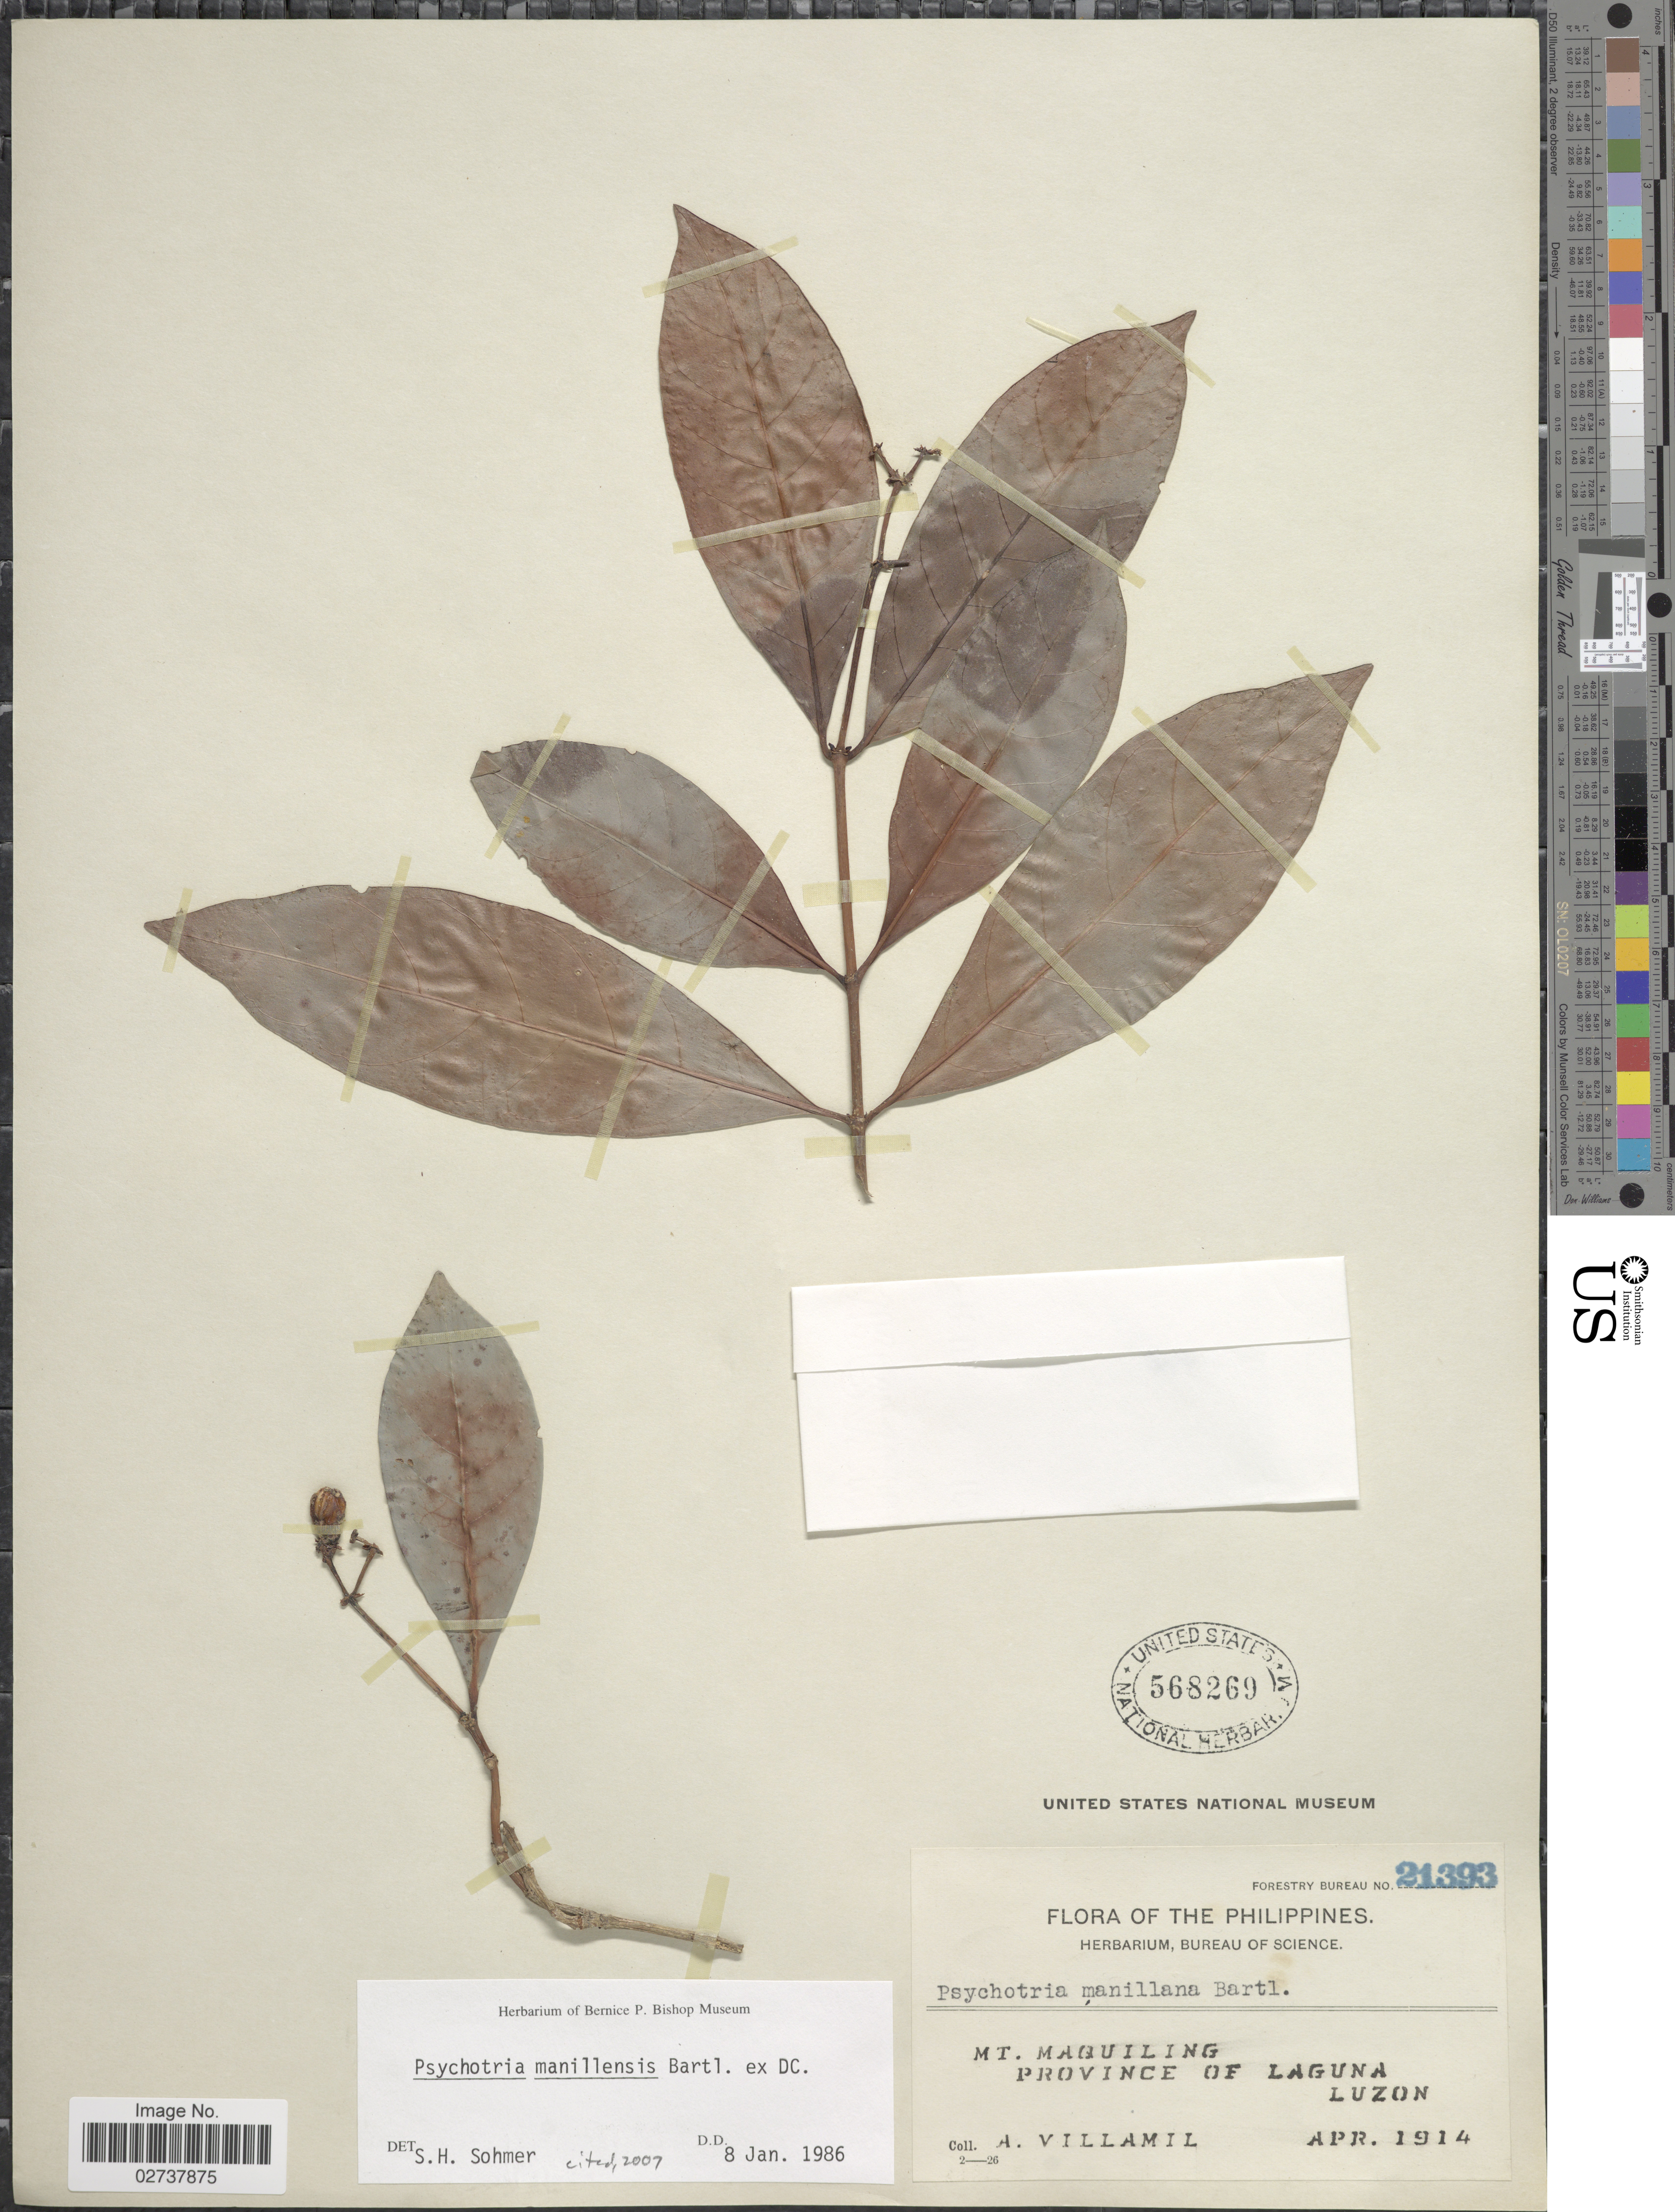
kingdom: Plantae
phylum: Tracheophyta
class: Magnoliopsida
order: Gentianales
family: Rubiaceae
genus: Psychotria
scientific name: Psychotria manillensis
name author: Bartl. ex DC.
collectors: A. Villamil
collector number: Forestry Bureau 21393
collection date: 1914-04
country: Philippines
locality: Mt.Maquiling, Province of Laguna, Luzon.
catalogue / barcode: US 568269